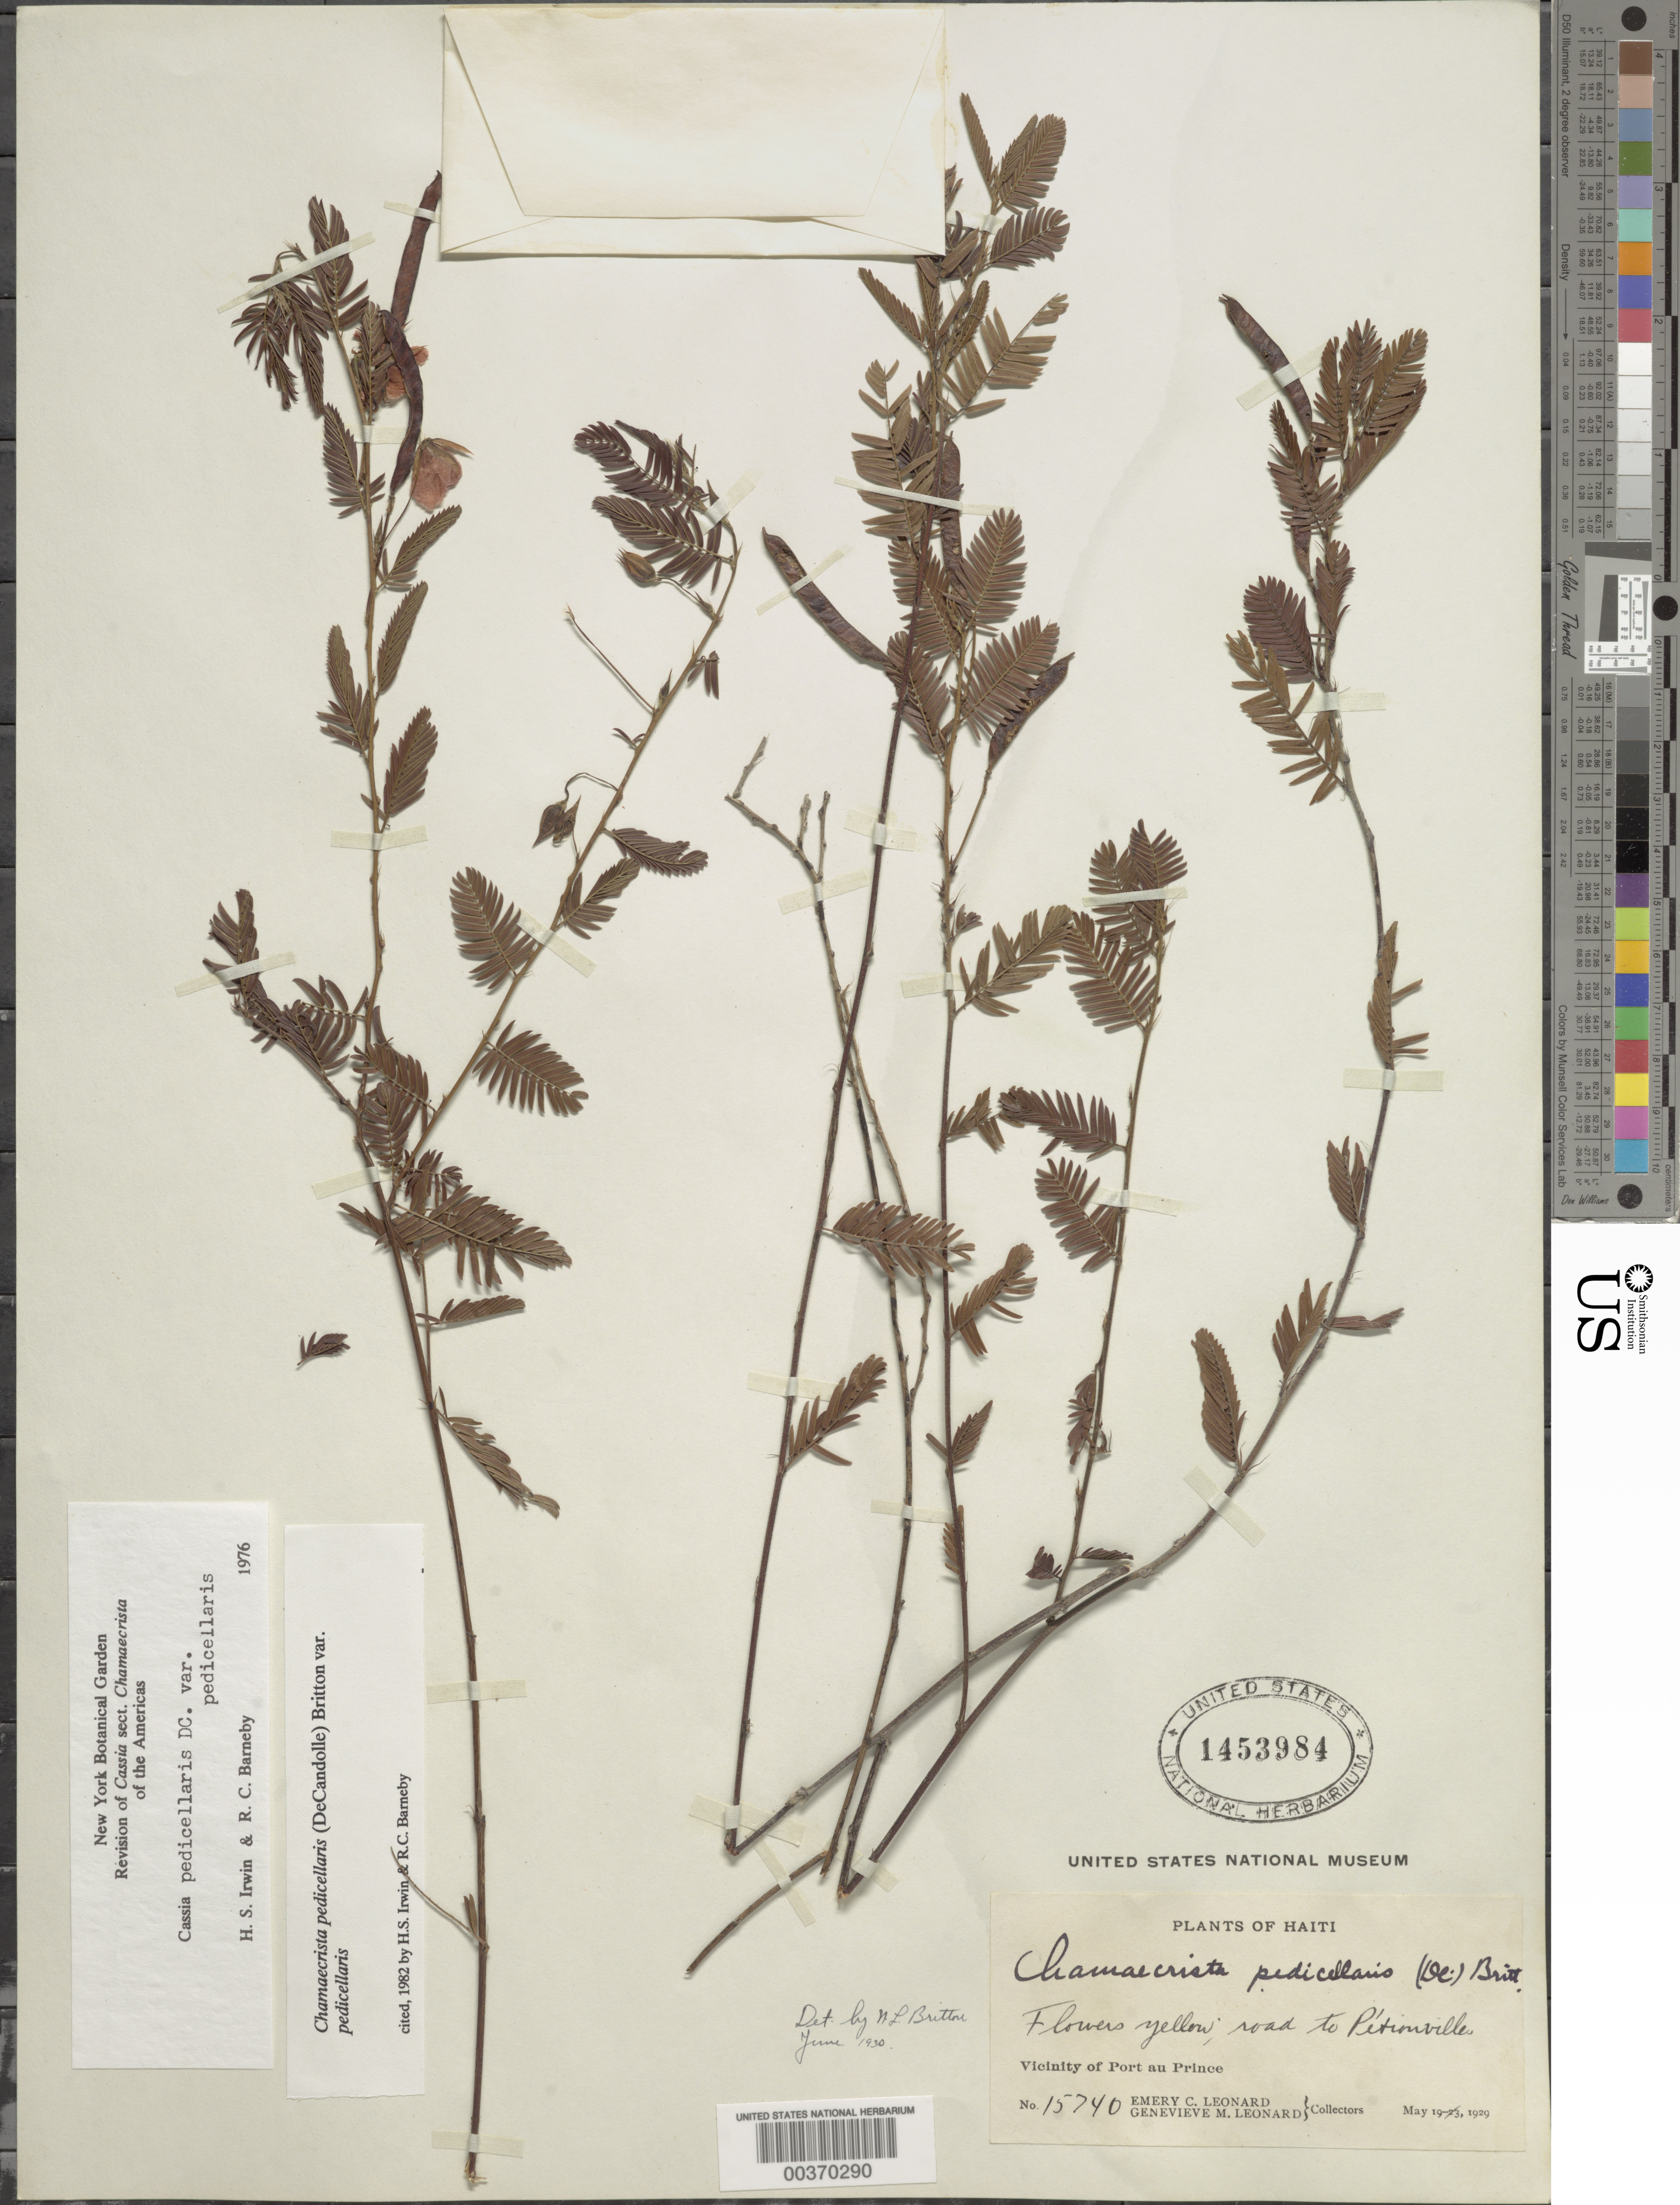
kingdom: Plantae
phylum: Tracheophyta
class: Magnoliopsida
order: Fabales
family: Fabaceae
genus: Chamaecrista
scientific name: Chamaecrista pedicellaris var. pedicellaris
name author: Britton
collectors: E. C. Leonard & G. M. Leonard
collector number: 15740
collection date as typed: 19 May 1929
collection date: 1929-05-19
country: Haiti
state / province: Ouest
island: Hispaniola Island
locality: Road to petionville; vicinity of port au prince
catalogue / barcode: US 1453984